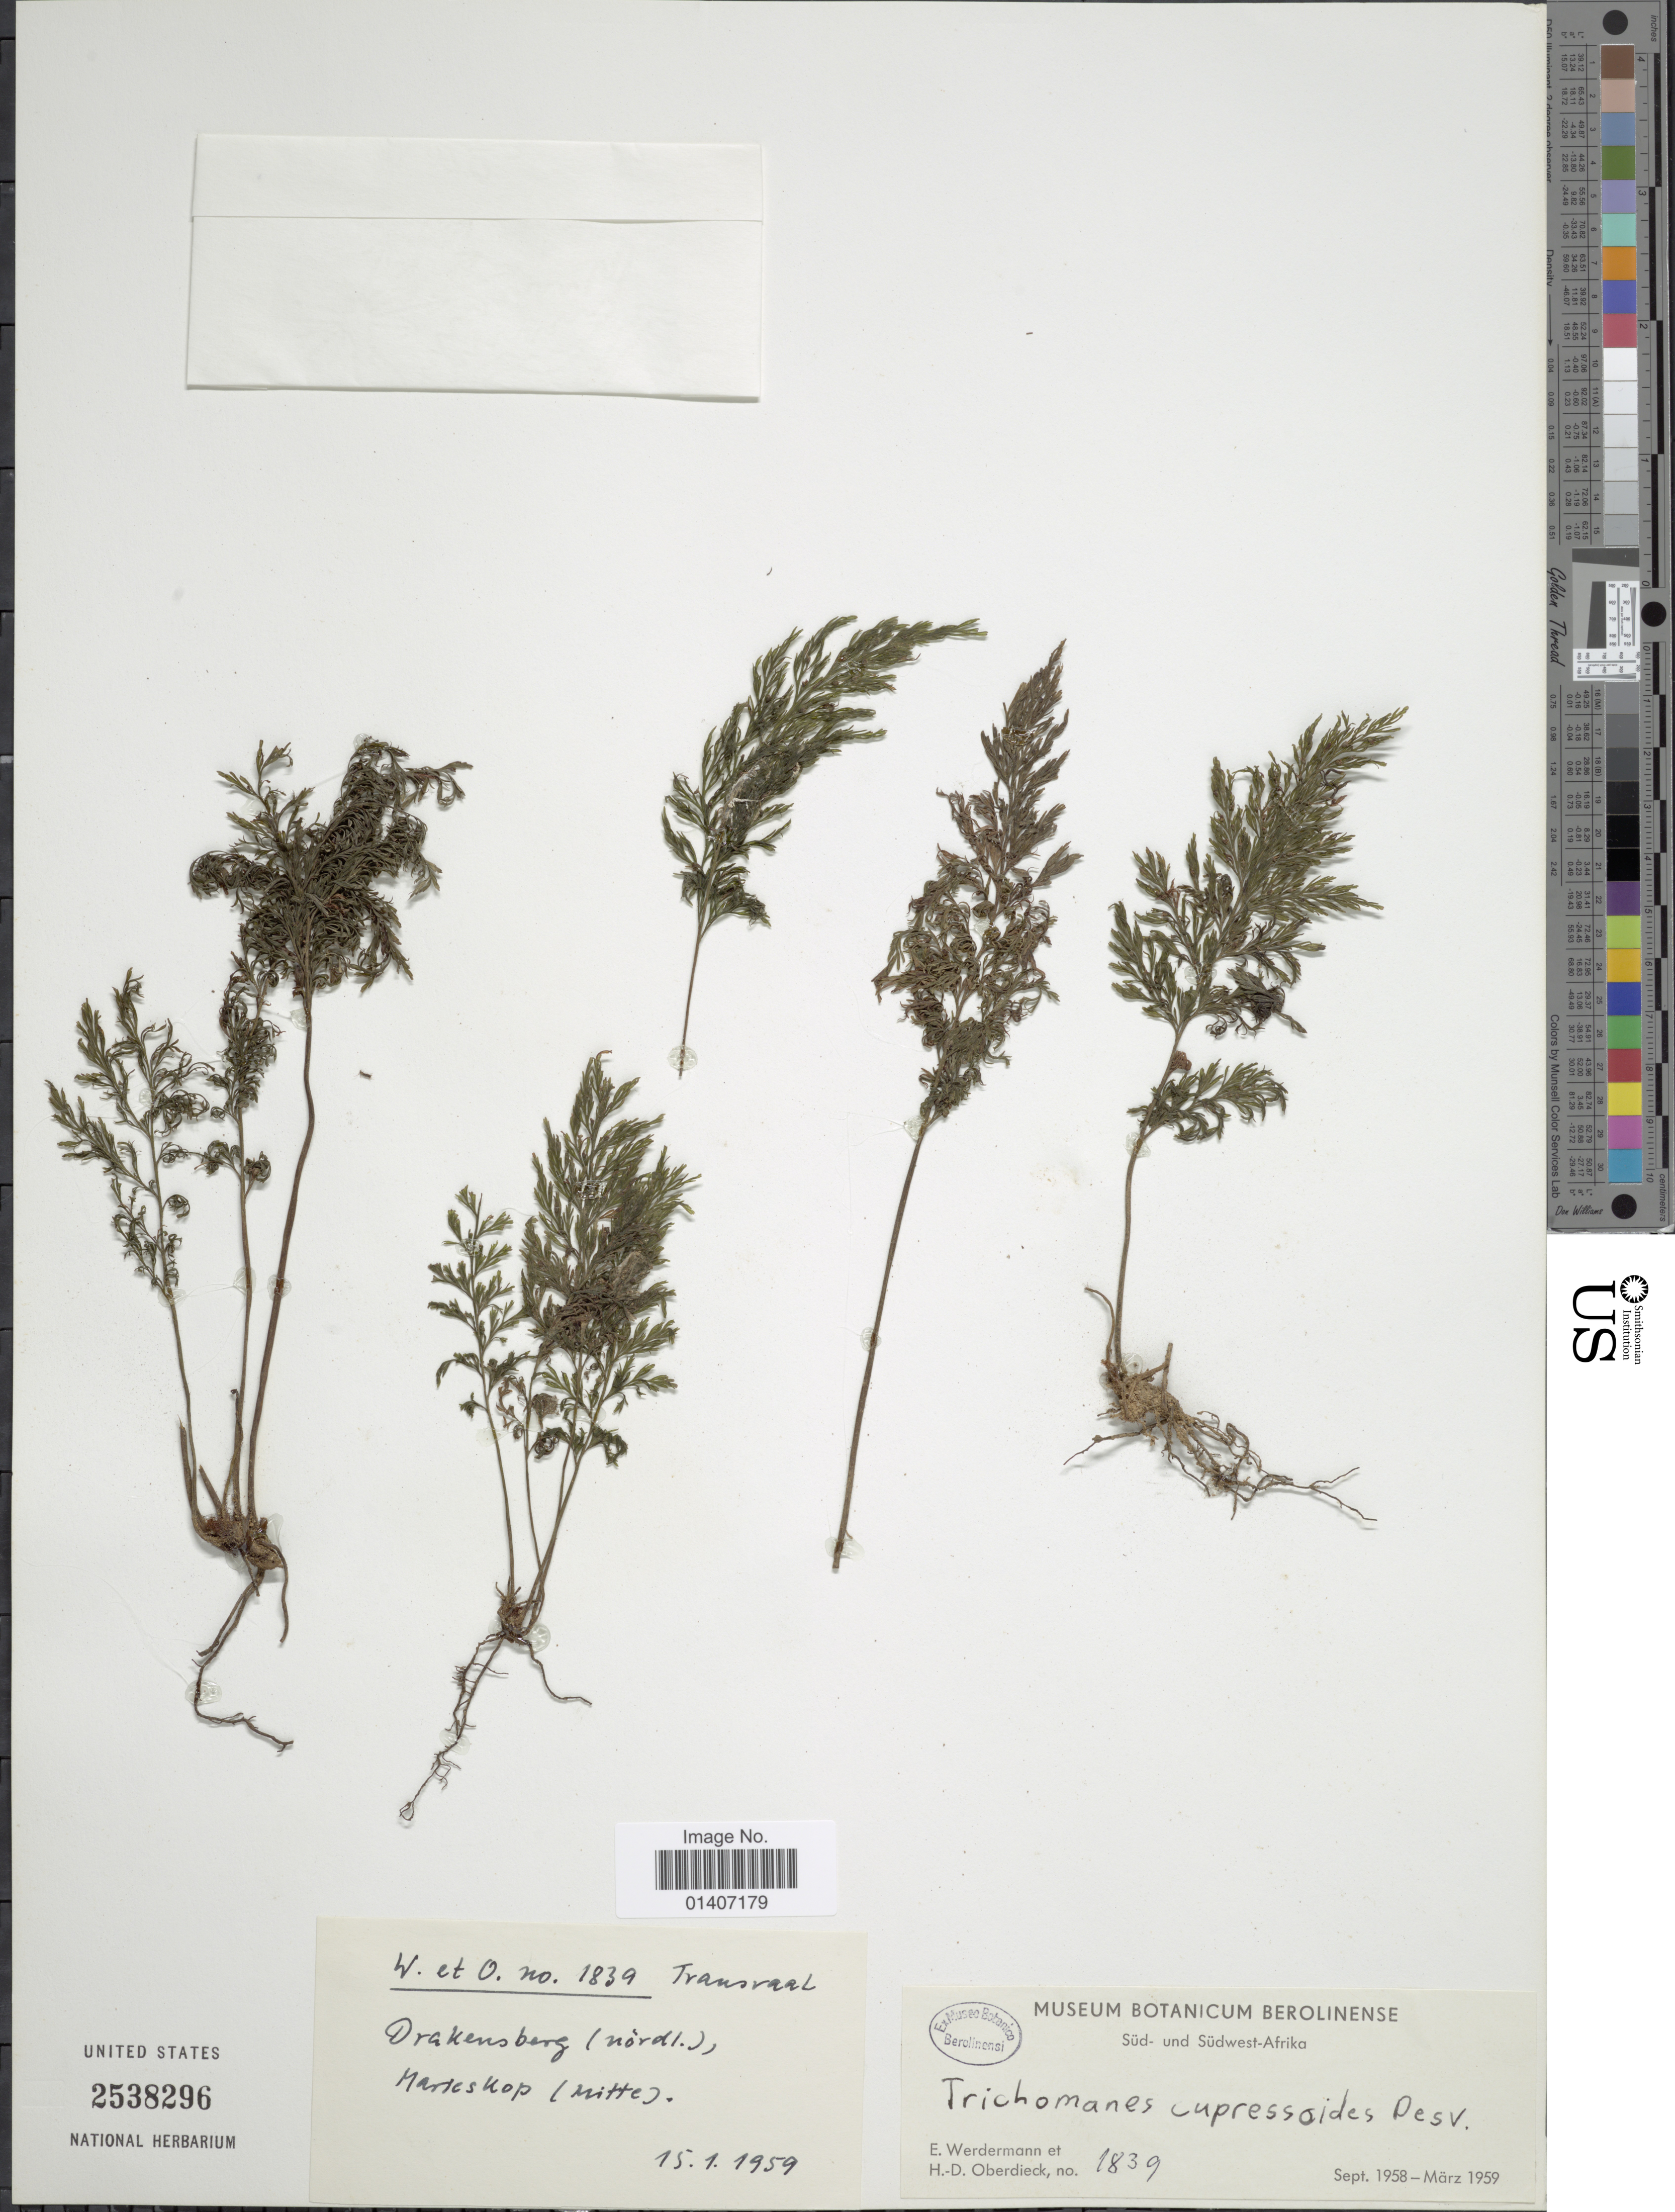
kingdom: Plantae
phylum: Tracheophyta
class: Polypodiopsida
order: Hymenophyllales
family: Hymenophyllaceae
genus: Abrodictyum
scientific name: Abrodictyum cupressoides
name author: (Desv.) Ebihara & Dubuisson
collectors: E. Werdermann & H. Oberdieck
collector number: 1839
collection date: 1959-01-15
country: South Africa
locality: Transvaal, Drakensberg(Nordl.), Marleskop(witte), Sud-und Sudwest afrika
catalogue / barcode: US 2538296